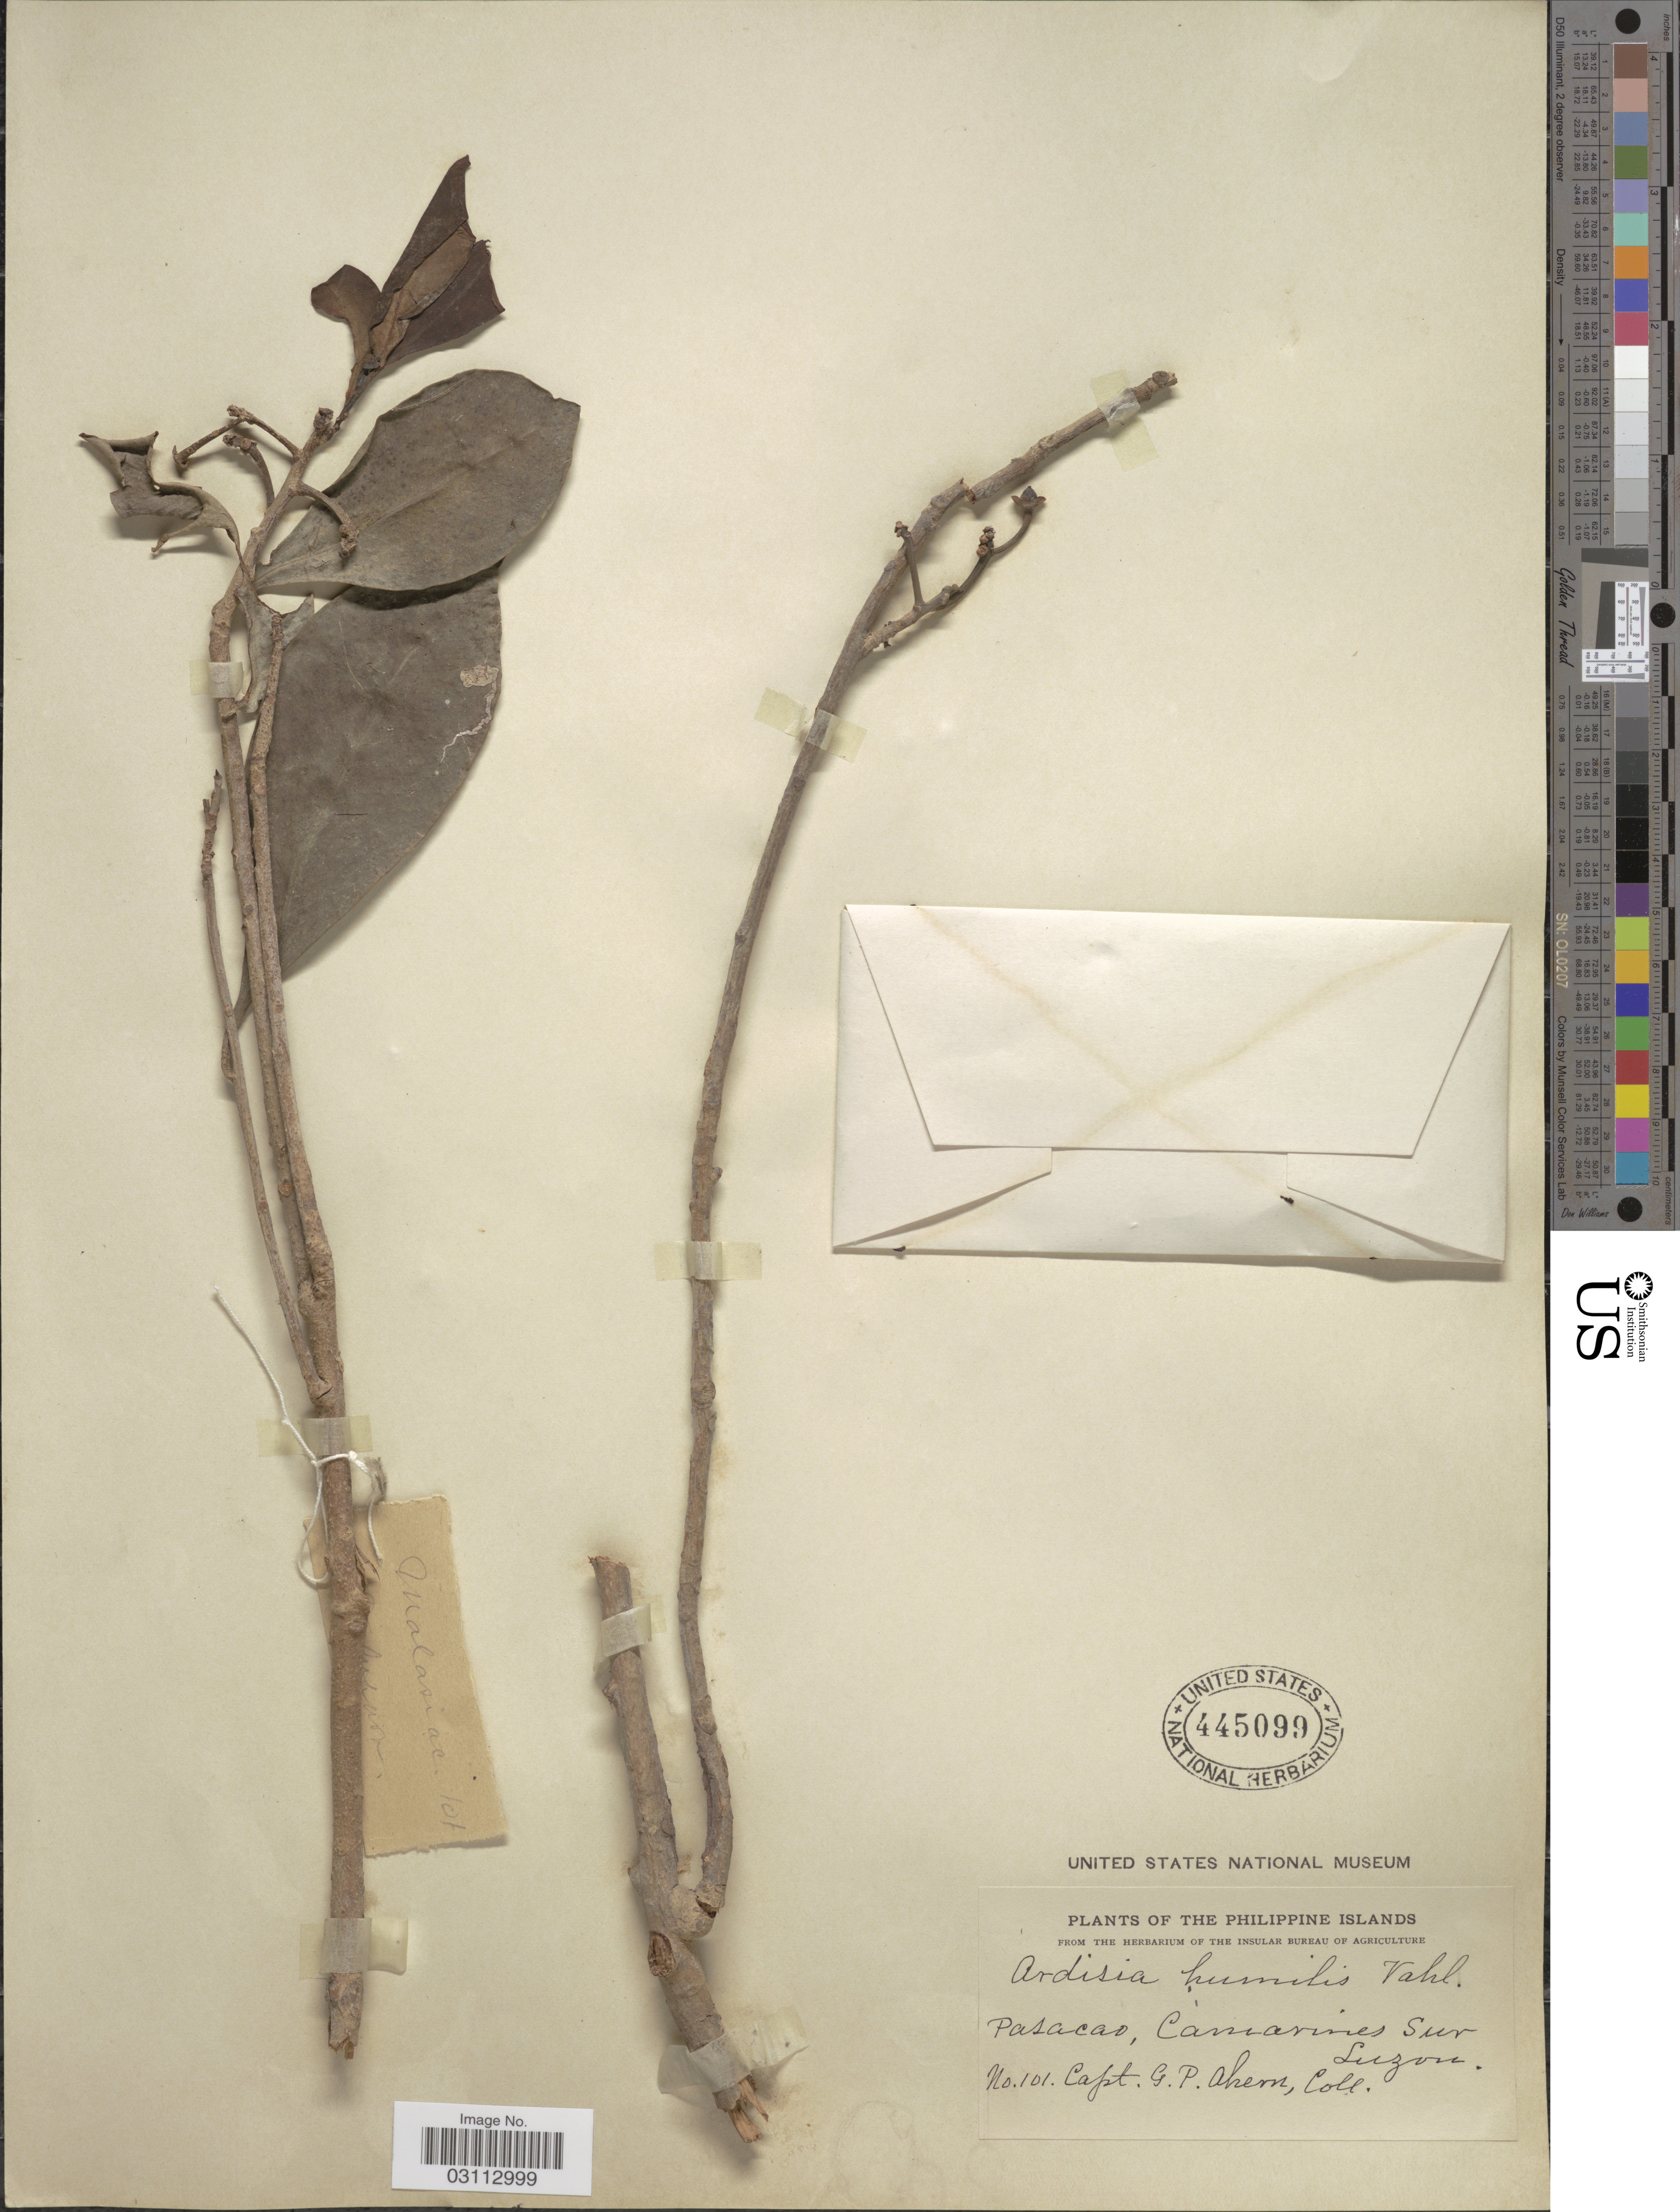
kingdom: Plantae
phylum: Tracheophyta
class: Magnoliopsida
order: Ericales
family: Primulaceae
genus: Ardisia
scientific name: Ardisia squamulosa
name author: C. Presl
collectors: G. Ahern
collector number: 101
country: Philippines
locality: Pasacao, Camarines Sur. Luzon.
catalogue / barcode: US 445099